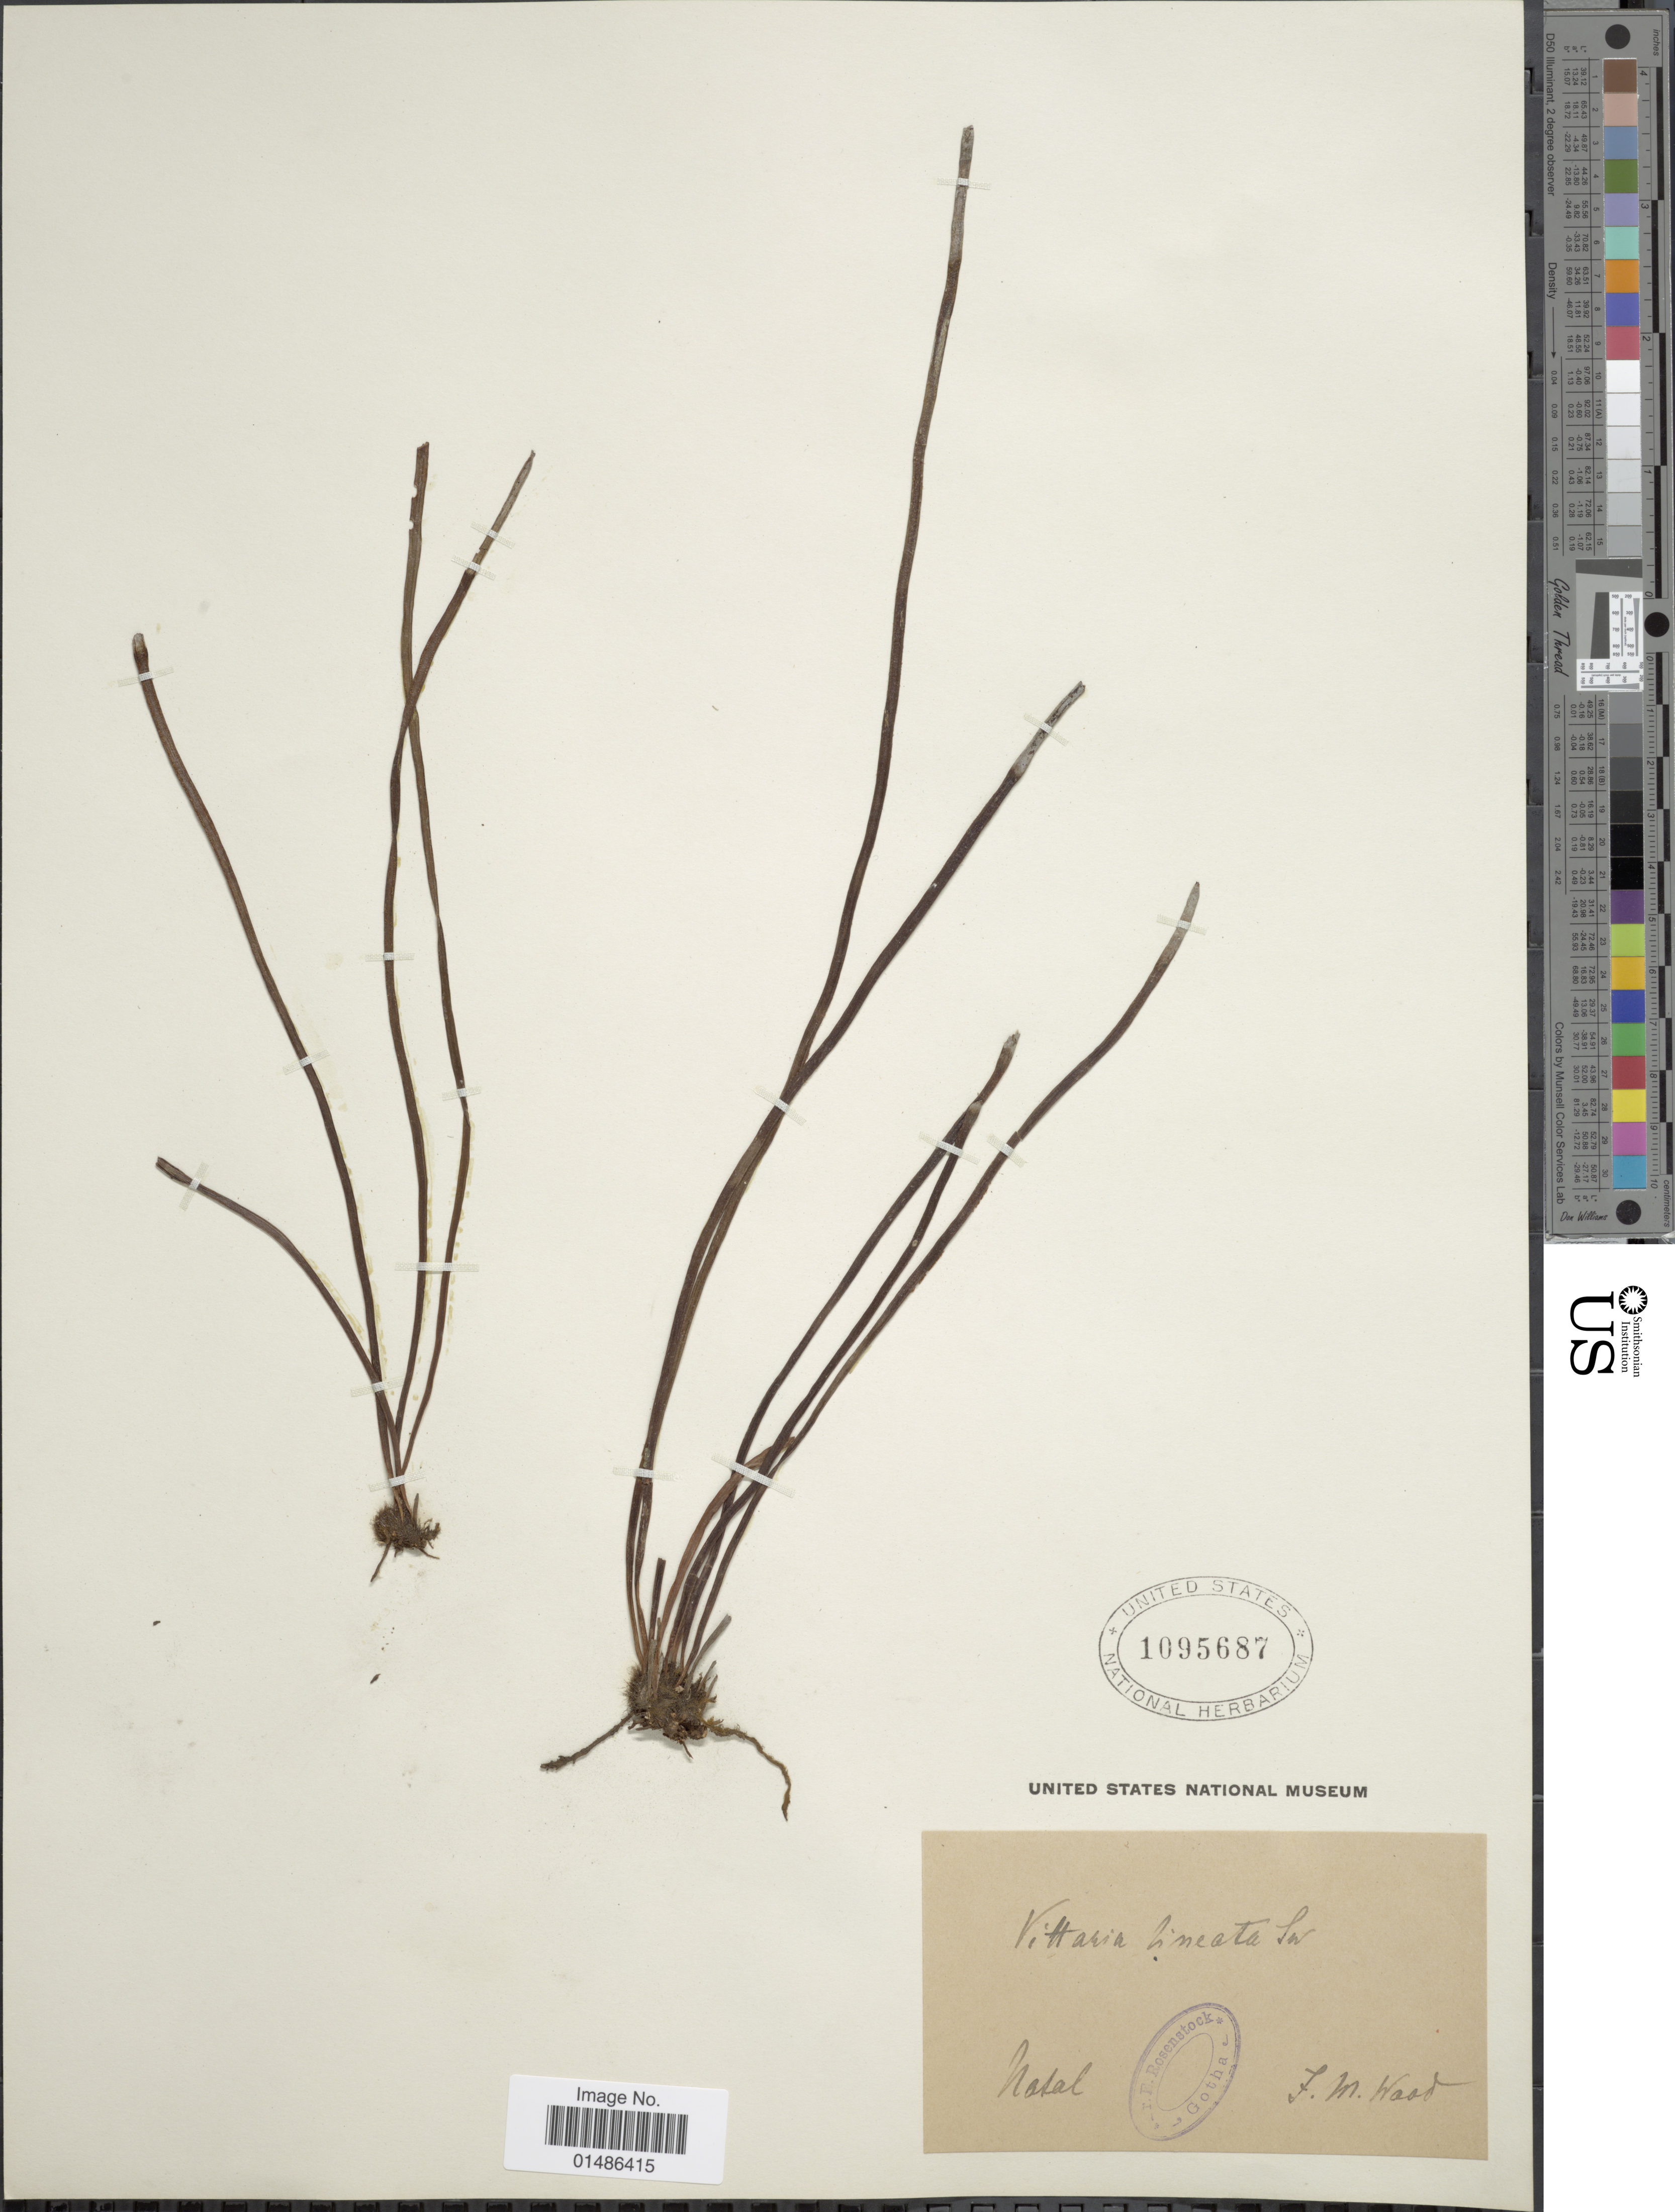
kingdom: Plantae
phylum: Tracheophyta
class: Polypodiopsida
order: Polypodiales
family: Pteridaceae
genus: Haplopteris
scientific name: Haplopteris isoetifolia comb. in ed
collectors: F. Wood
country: South Africa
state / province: KwaZulu-Natal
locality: Natal.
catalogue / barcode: US 1095687